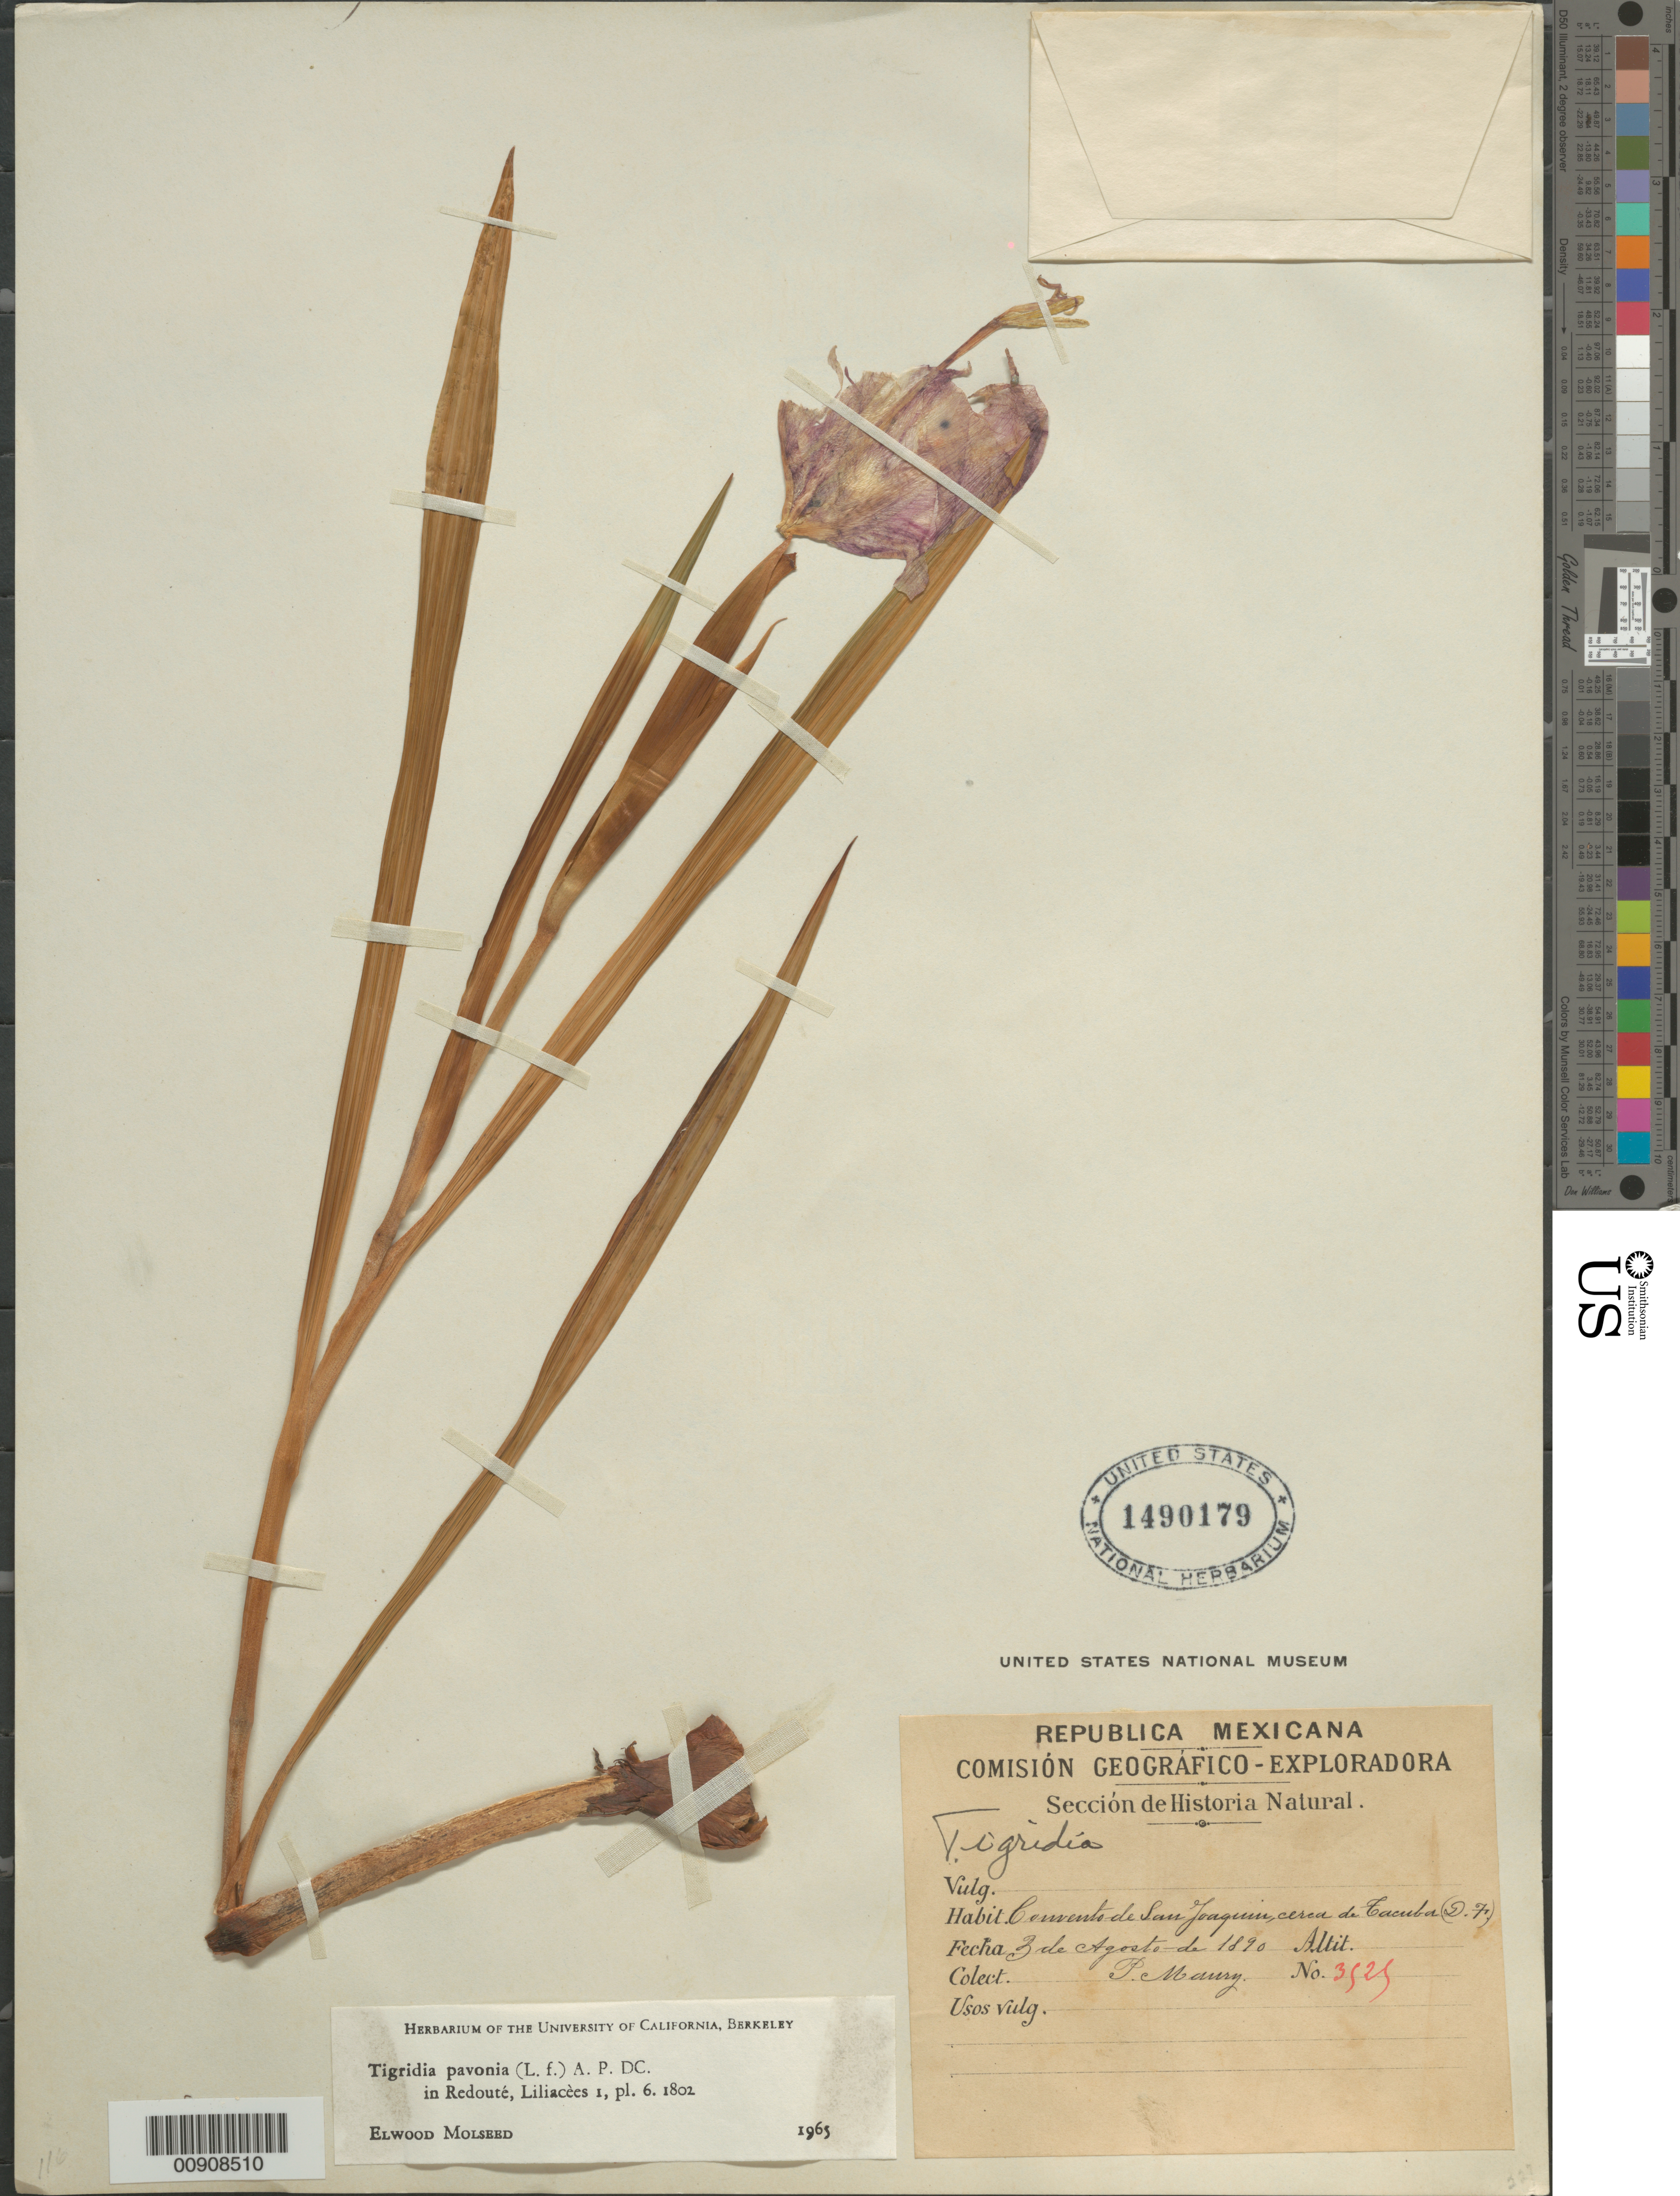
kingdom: Plantae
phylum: Tracheophyta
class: Liliopsida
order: Asparagales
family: Iridaceae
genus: Tigridia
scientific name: Tigridia pavonia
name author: (L. f.) DC.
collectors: P. J. Maury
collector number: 3525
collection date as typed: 03 Aug 1890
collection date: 1890-08-03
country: Mexico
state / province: Distrito Federal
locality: Convento de San Joaquín, cerca de Tacuba (D.F.)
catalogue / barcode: US 1490179